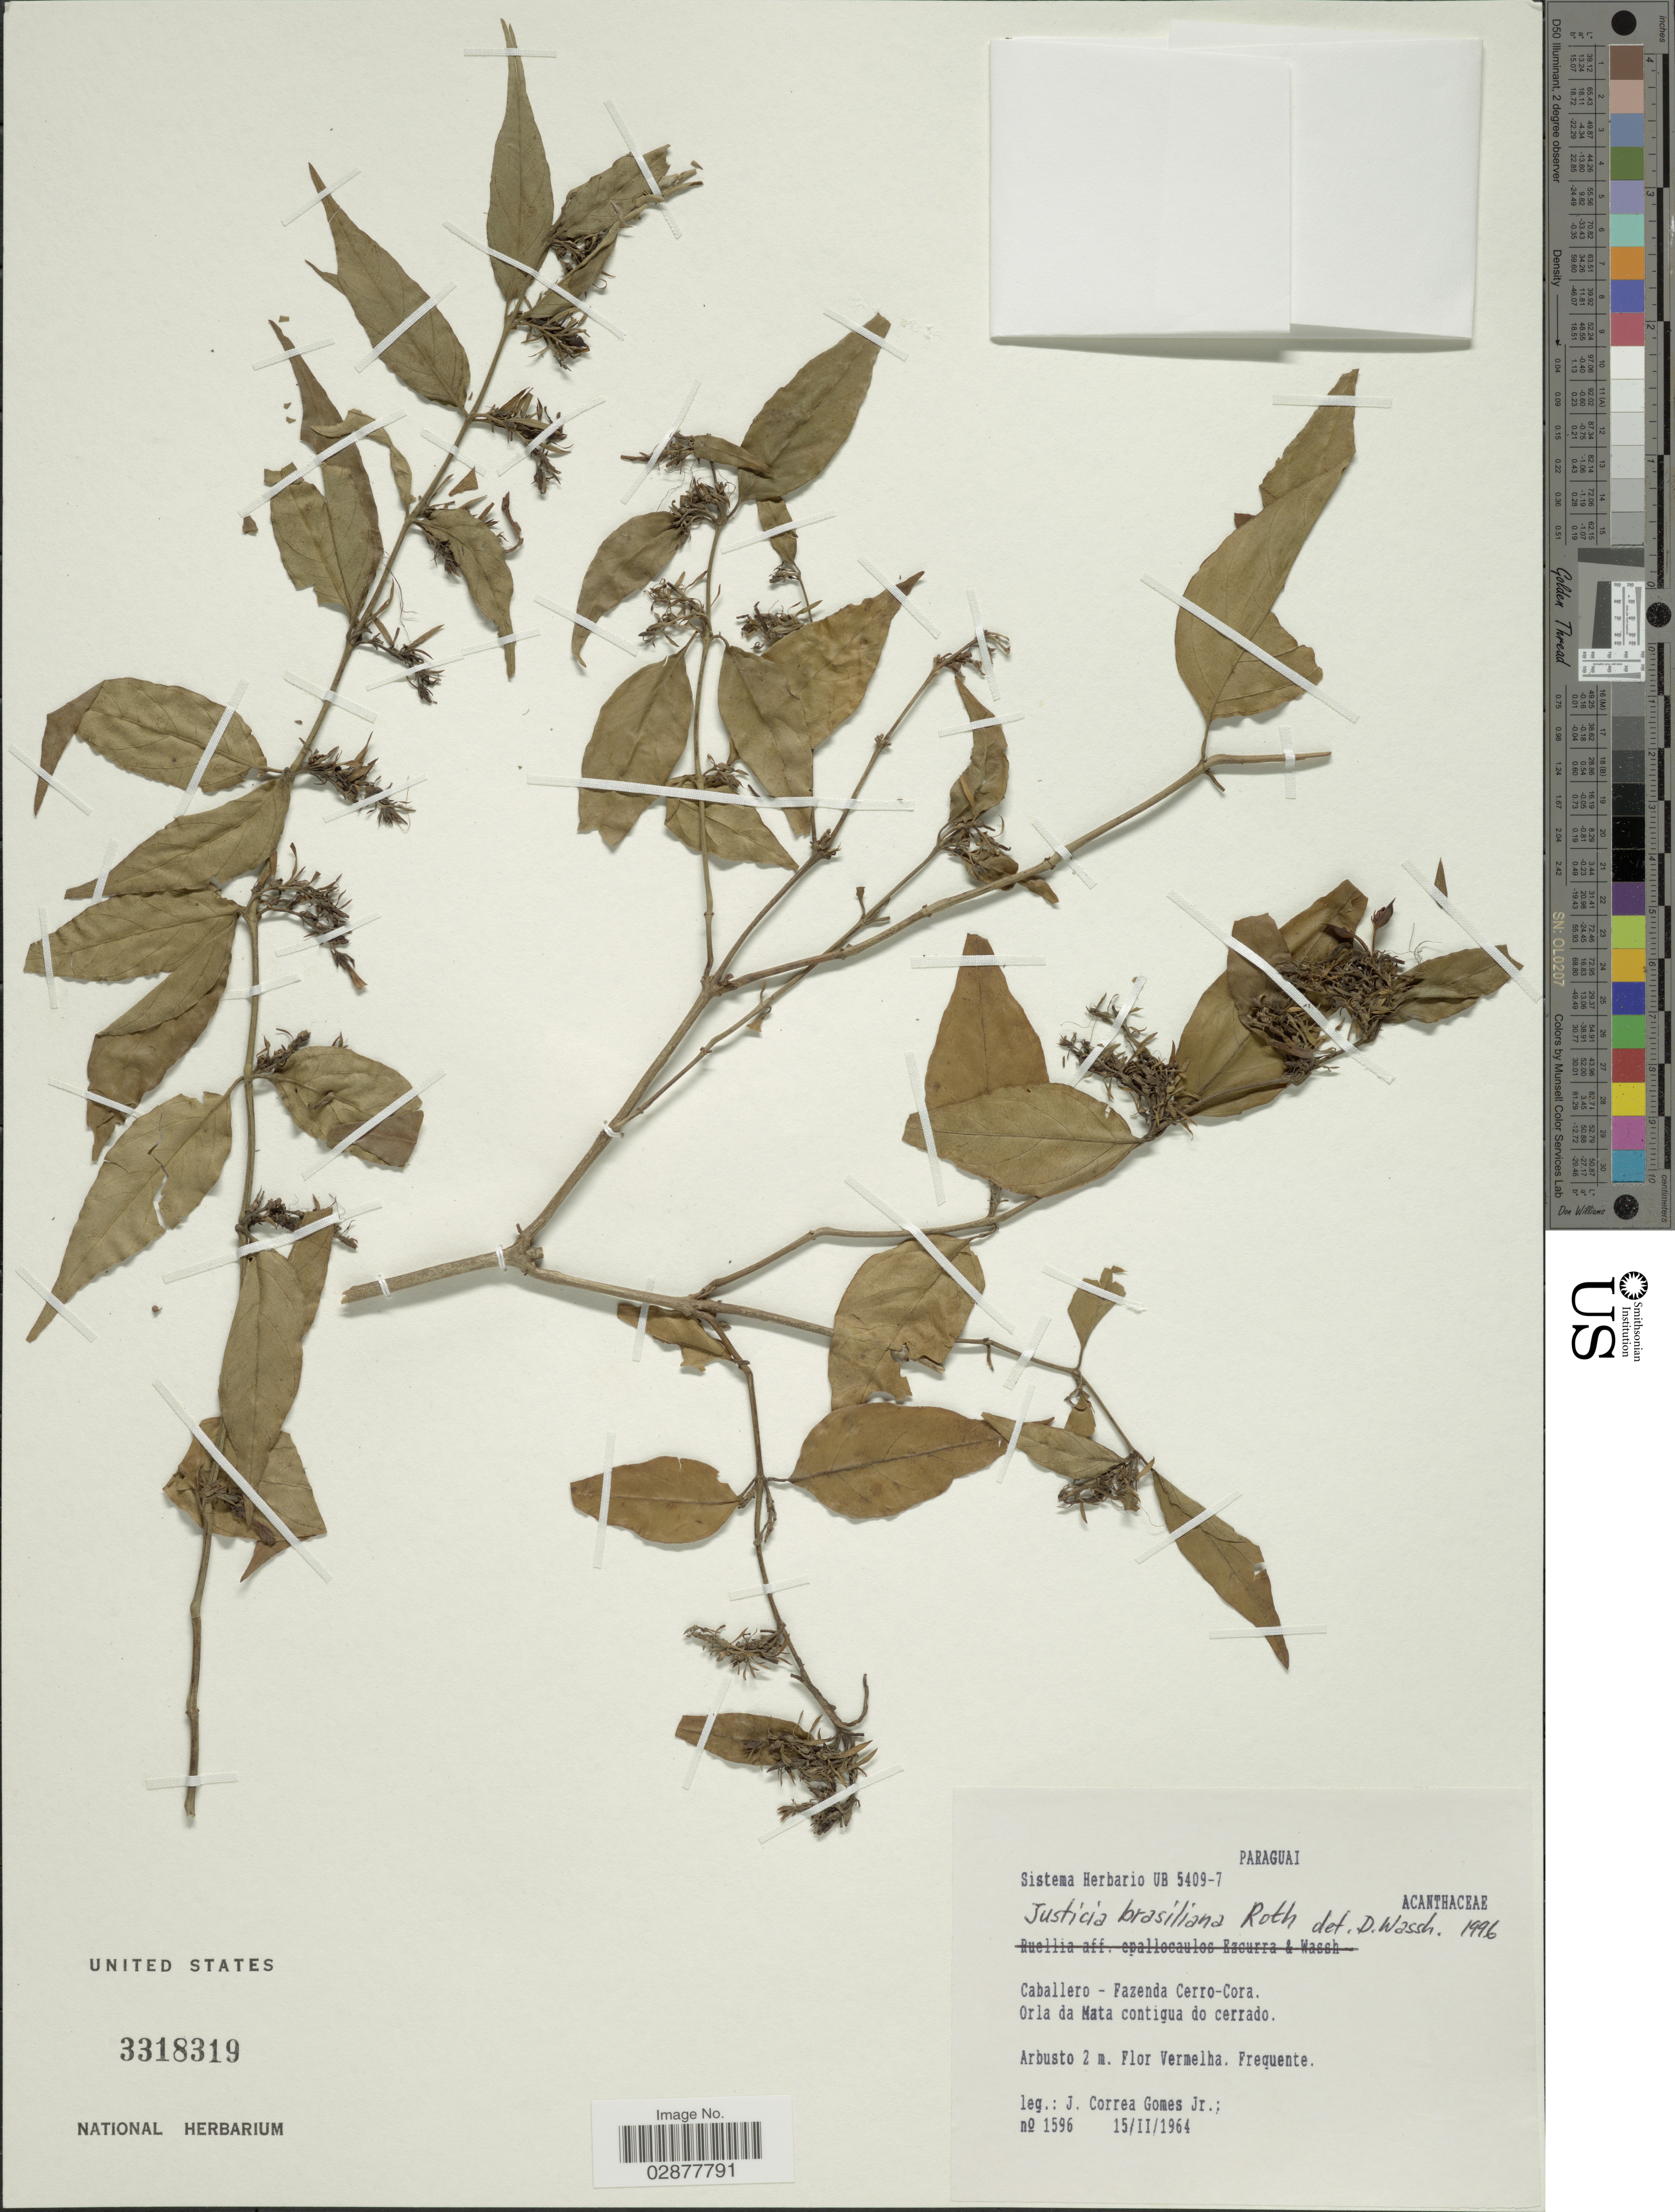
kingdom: Plantae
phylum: Tracheophyta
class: Magnoliopsida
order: Lamiales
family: Acanthaceae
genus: Justicia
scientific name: Justicia brasiliana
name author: Roth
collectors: J. Correa G.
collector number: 1596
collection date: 1964-02-15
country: Paraguay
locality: Caballero - Fazenda Cerro-Cora. Orla da Mata contigua do cerrado.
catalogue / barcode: US 3318319